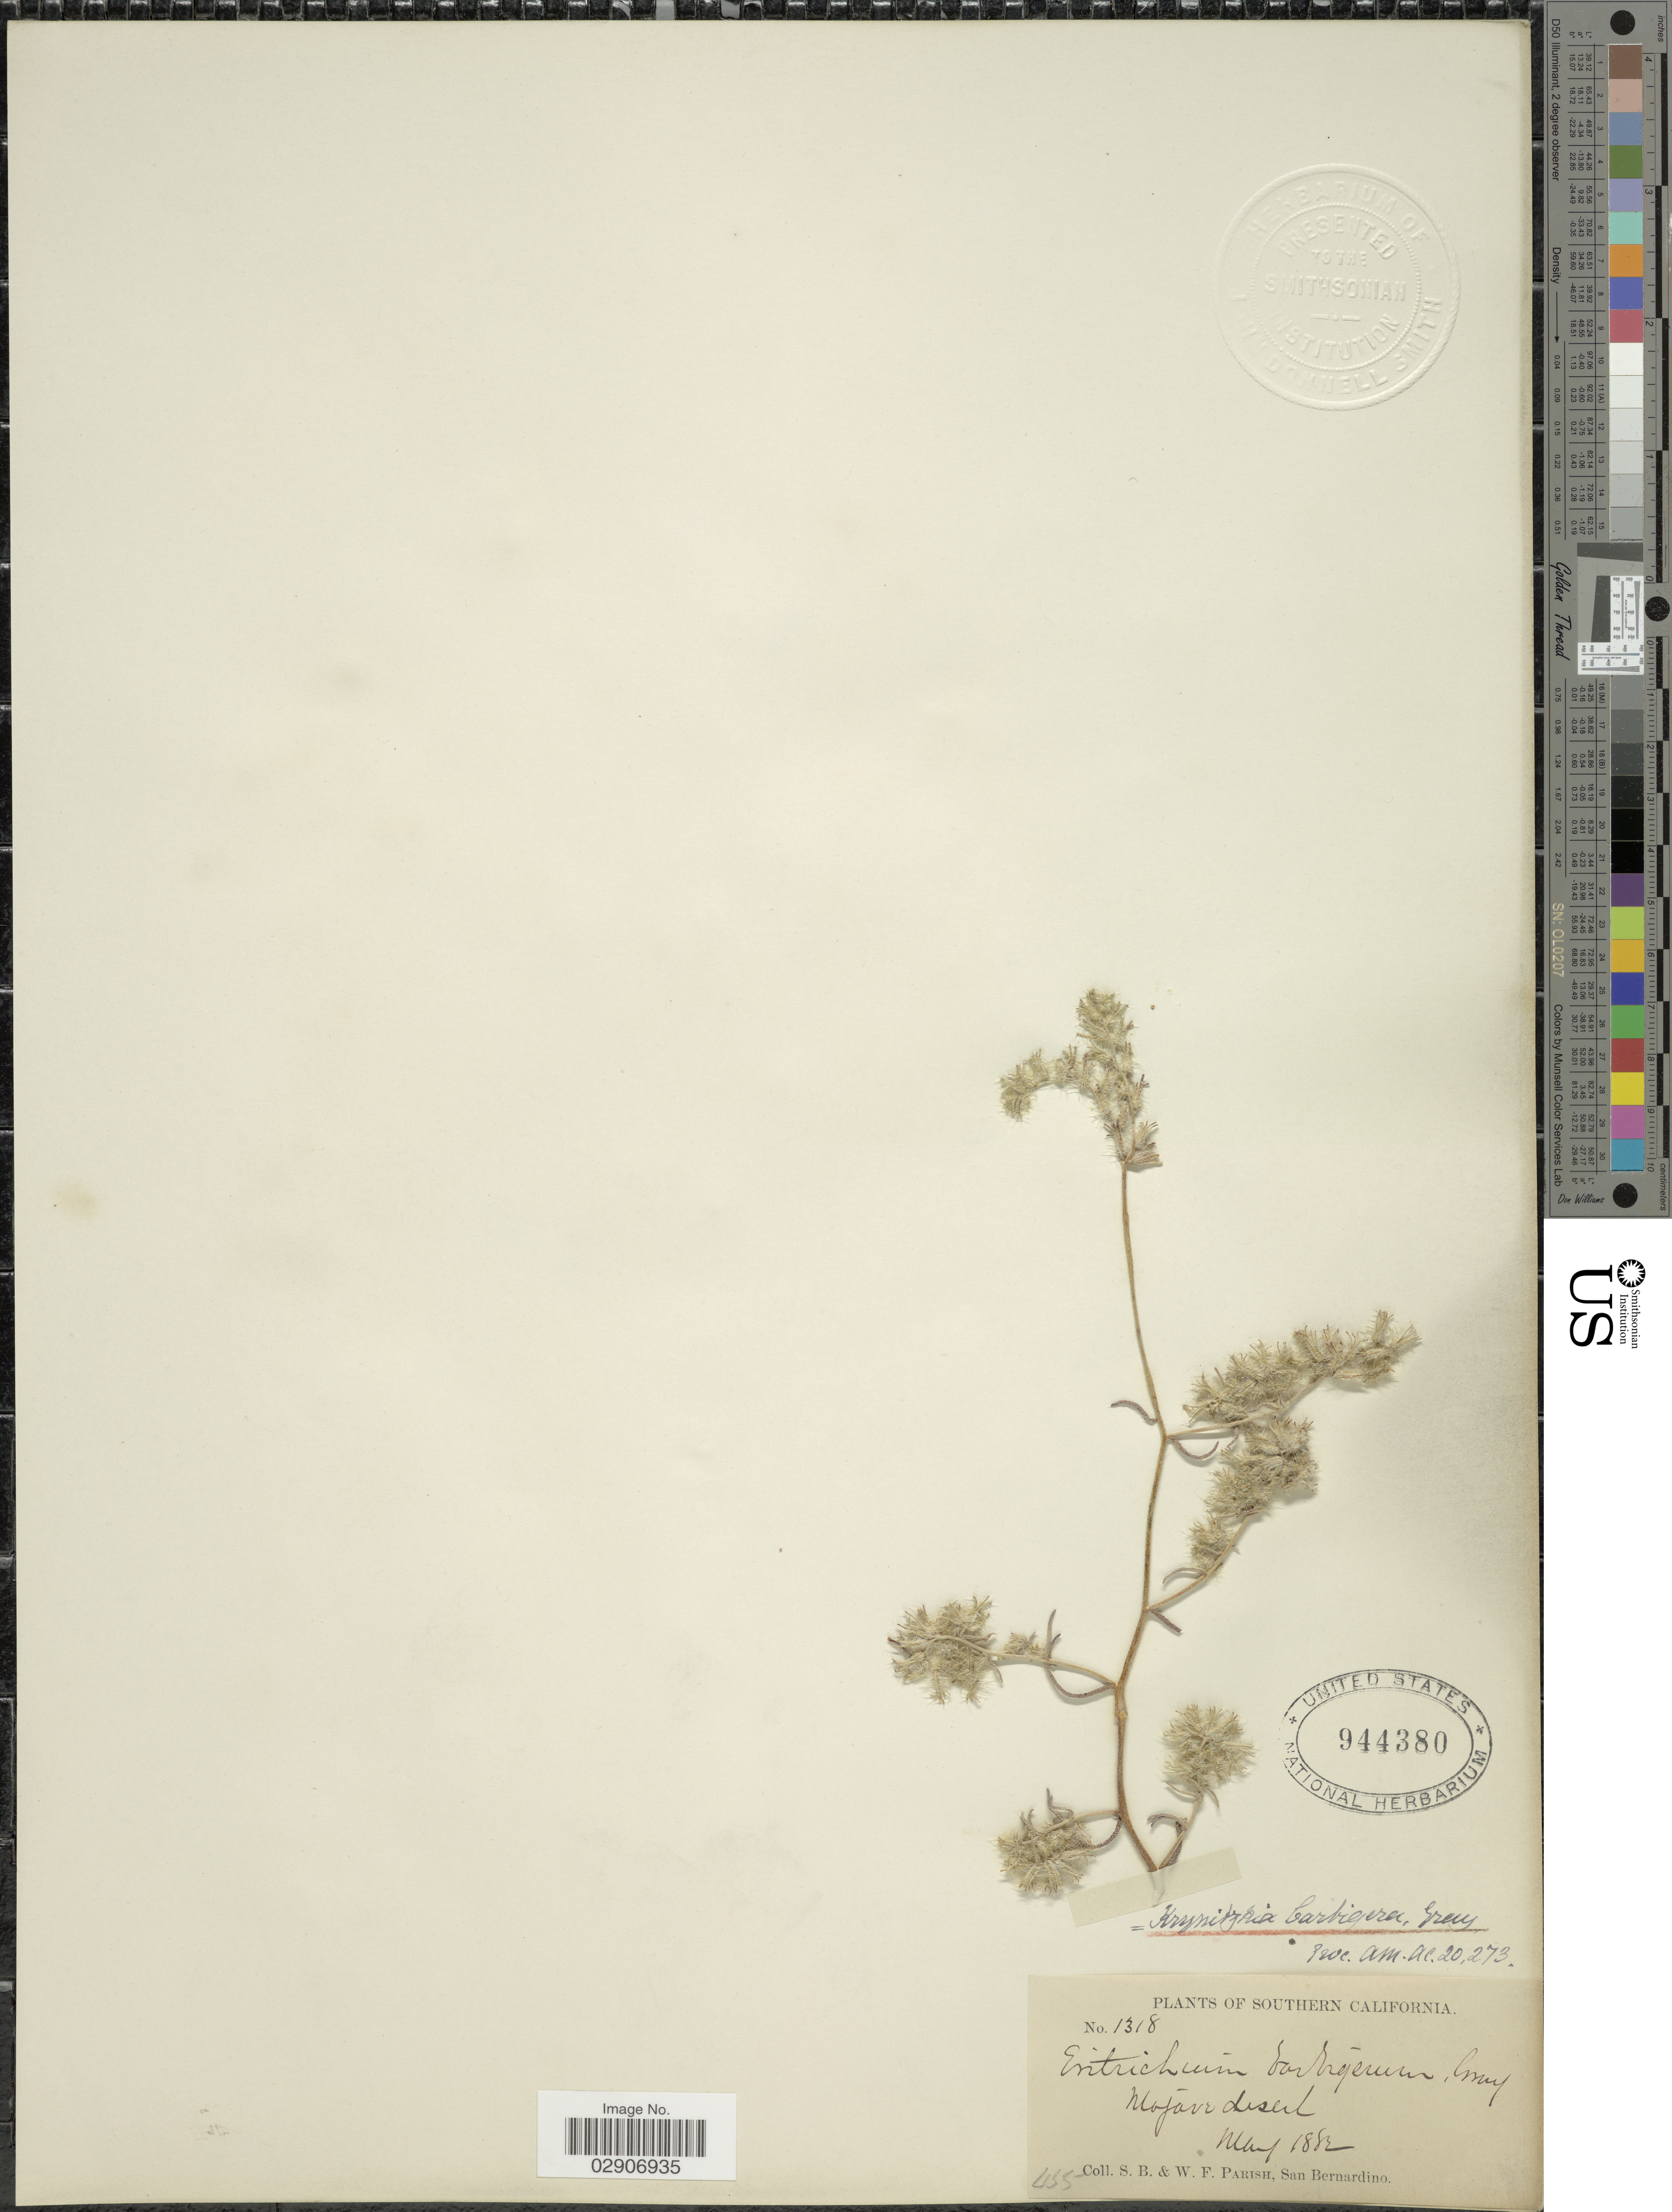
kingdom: Plantae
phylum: Tracheophyta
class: Magnoliopsida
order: Boraginales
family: Boraginaceae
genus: Cryptantha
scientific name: Cryptantha barbigera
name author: (A. Gray) Greene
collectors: S. B. Parish & W. F. Parish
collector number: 1318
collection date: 1882-05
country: United States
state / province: California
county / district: San Bernardino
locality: Southern California. Mojave Desert.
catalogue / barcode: US 944380